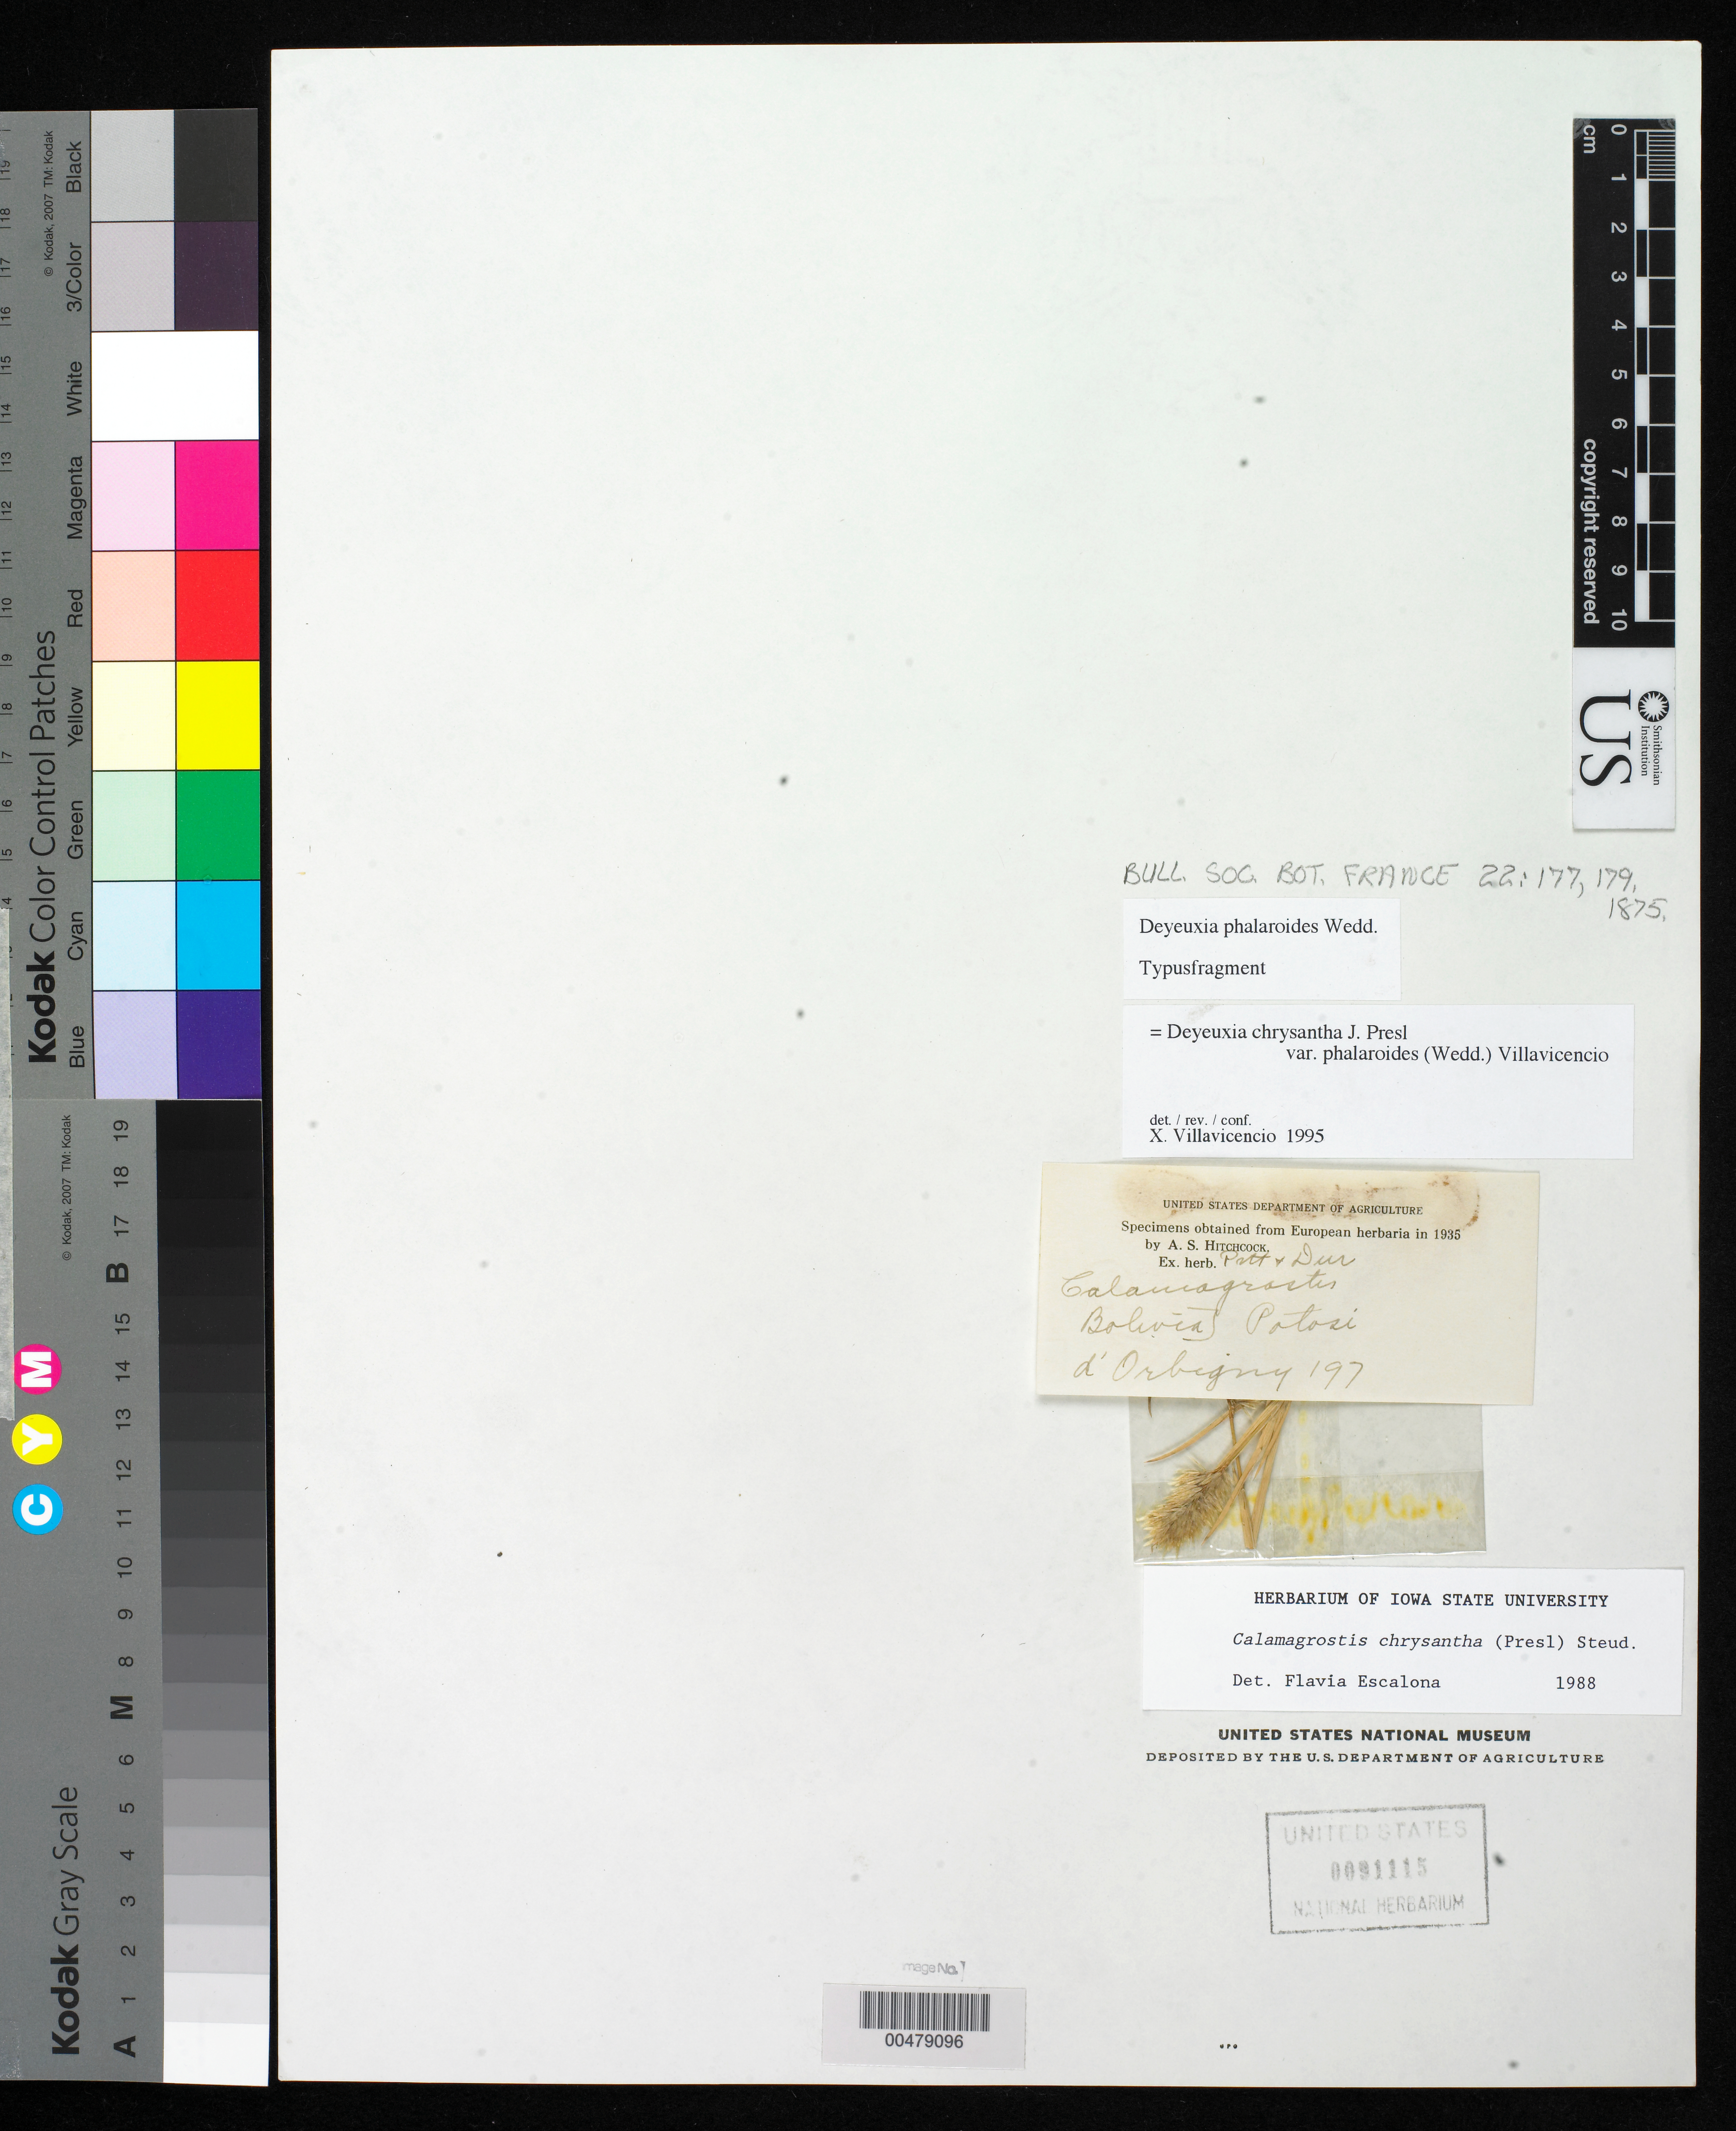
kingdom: Plantae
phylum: Tracheophyta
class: Liliopsida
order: Poales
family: Poaceae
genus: Deyeuxia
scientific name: Deyeuxia phalaroides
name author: Wedd.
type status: Isosyntype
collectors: A. Orbigny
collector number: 197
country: Bolivia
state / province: Potosí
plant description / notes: Fragmentary material of type specimen ex herb. Pittier & Durand.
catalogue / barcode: US 91115